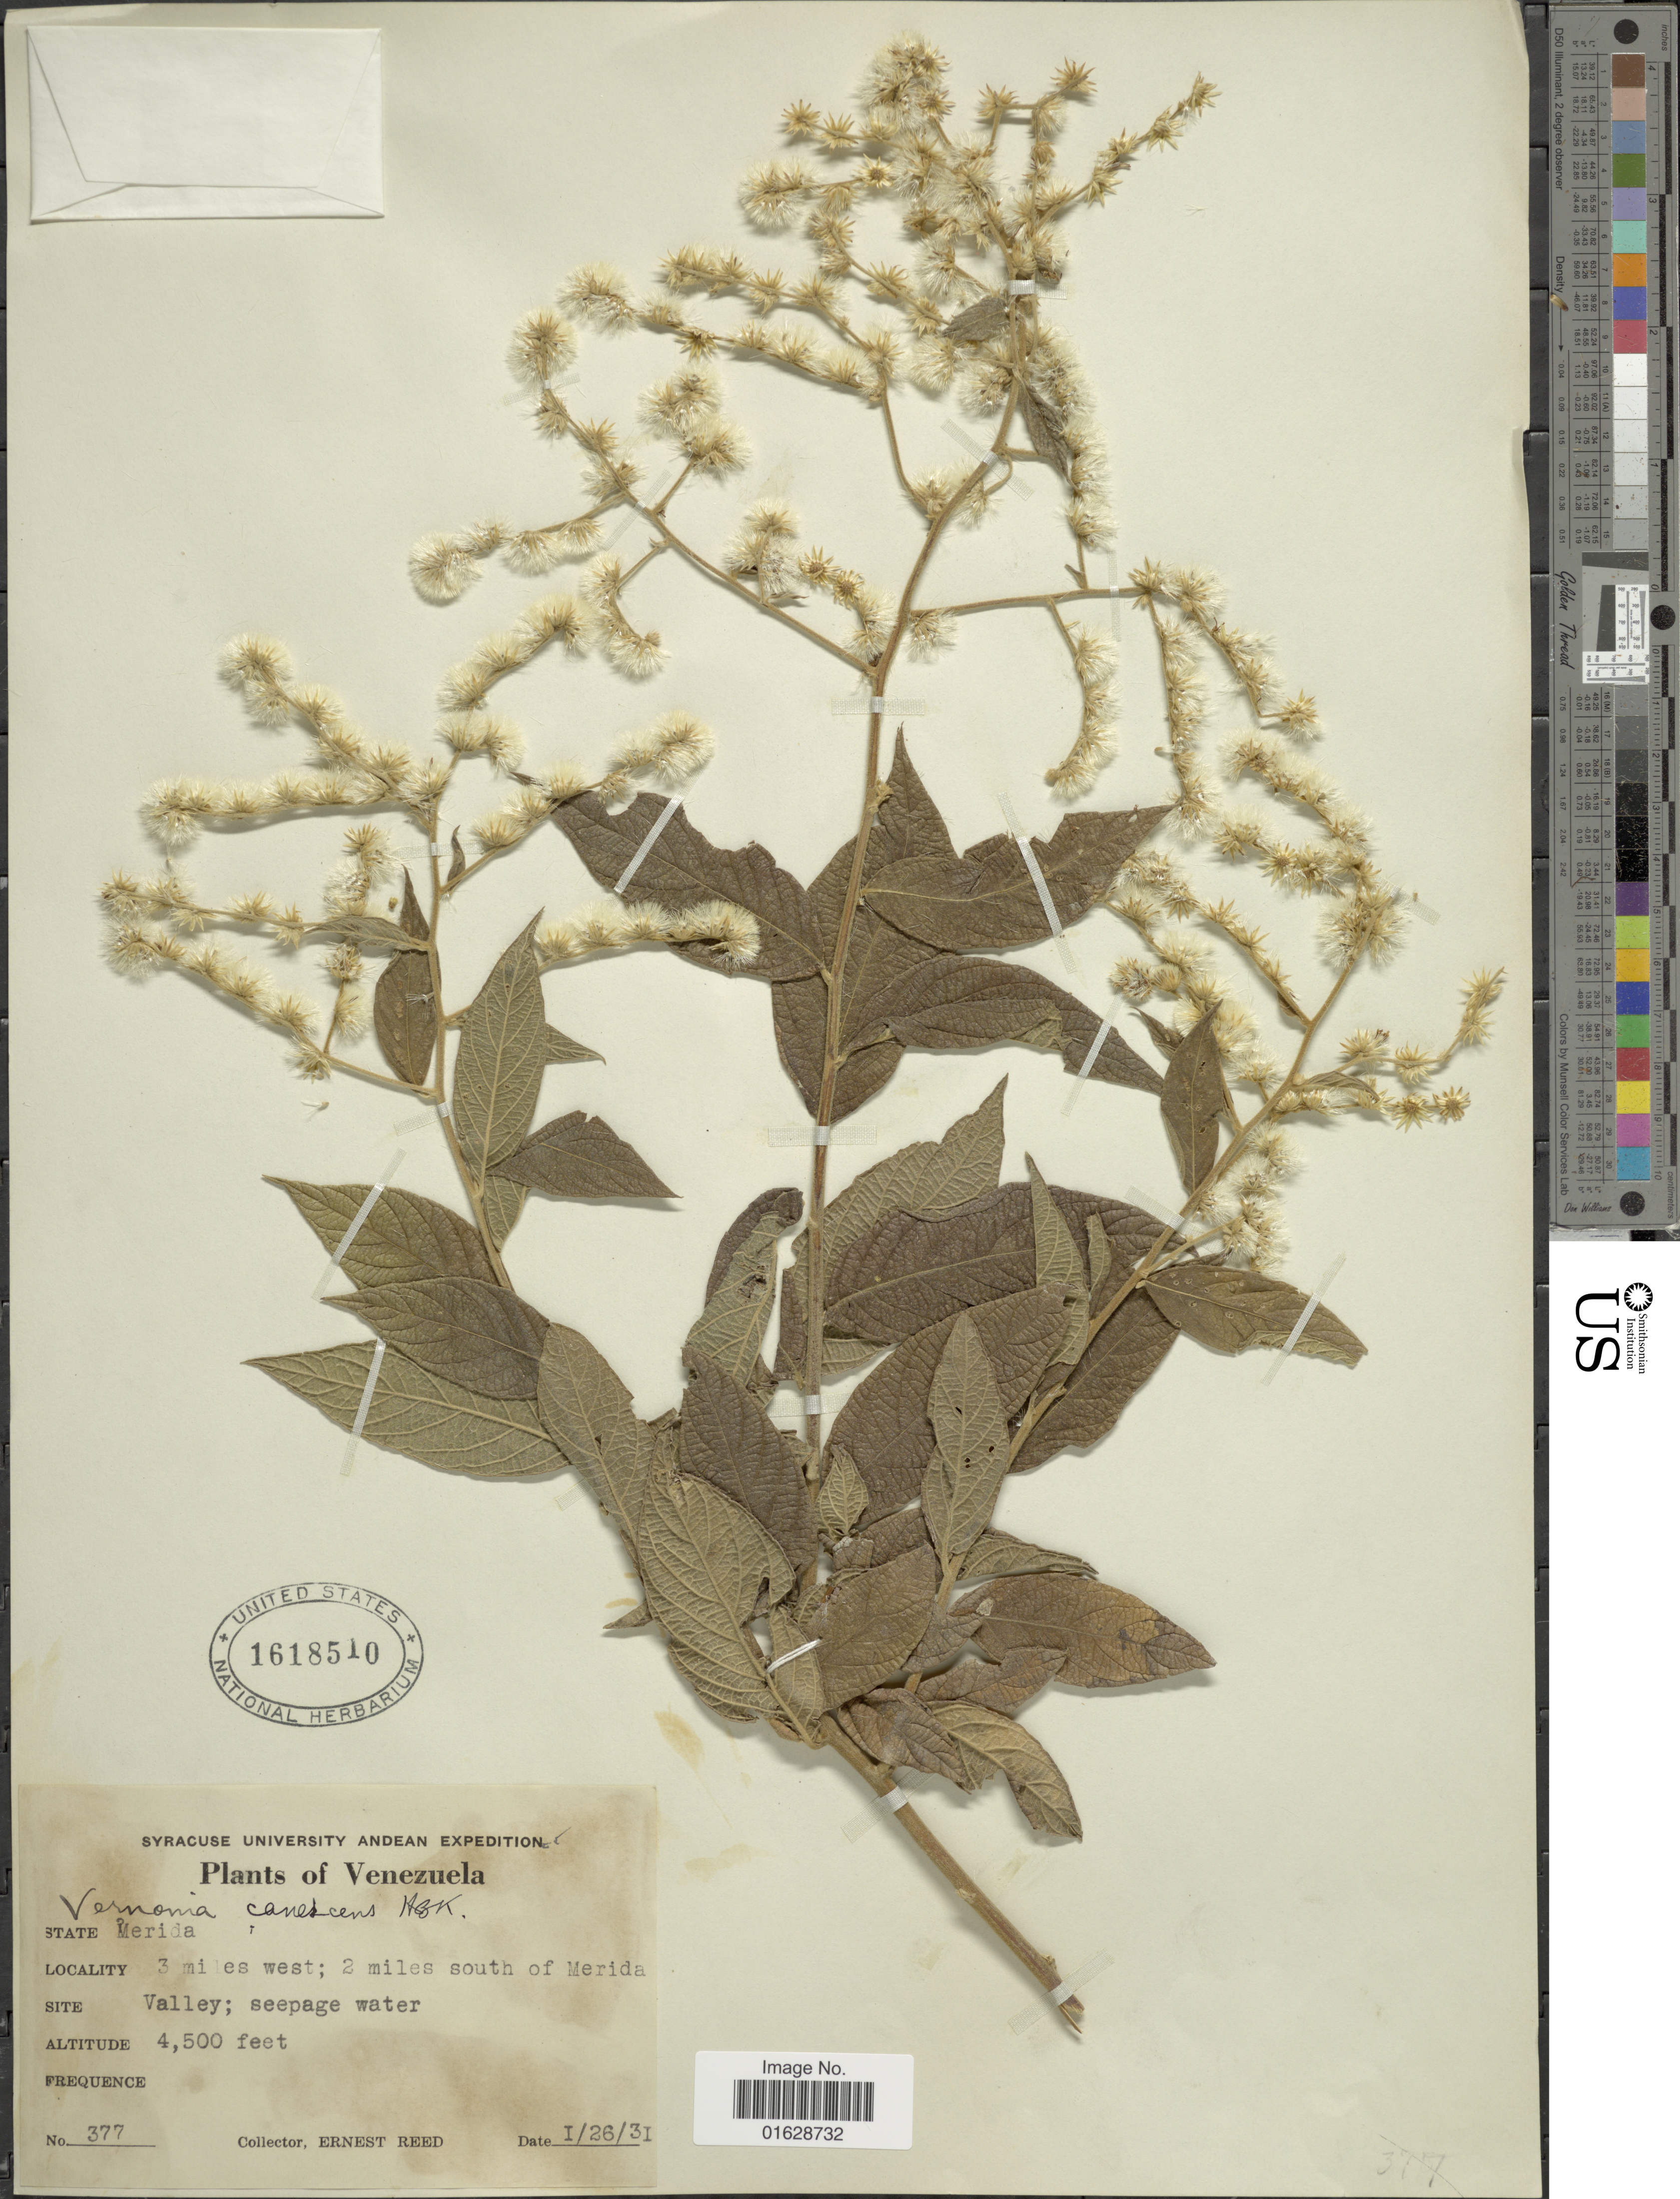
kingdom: Plantae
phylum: Tracheophyta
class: Magnoliopsida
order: Asterales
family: Asteraceae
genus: Lepidaploa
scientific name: Lepidaploa canescens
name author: (Kunth) H. Rob.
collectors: E. Reed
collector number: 377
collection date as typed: Transcribed d/m/y: 26/1/31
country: Venezuela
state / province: Mérida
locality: Venezuela. State Merida. 3 miles west; 2 miles south of Merida. Valley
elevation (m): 1372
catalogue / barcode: US 1618510